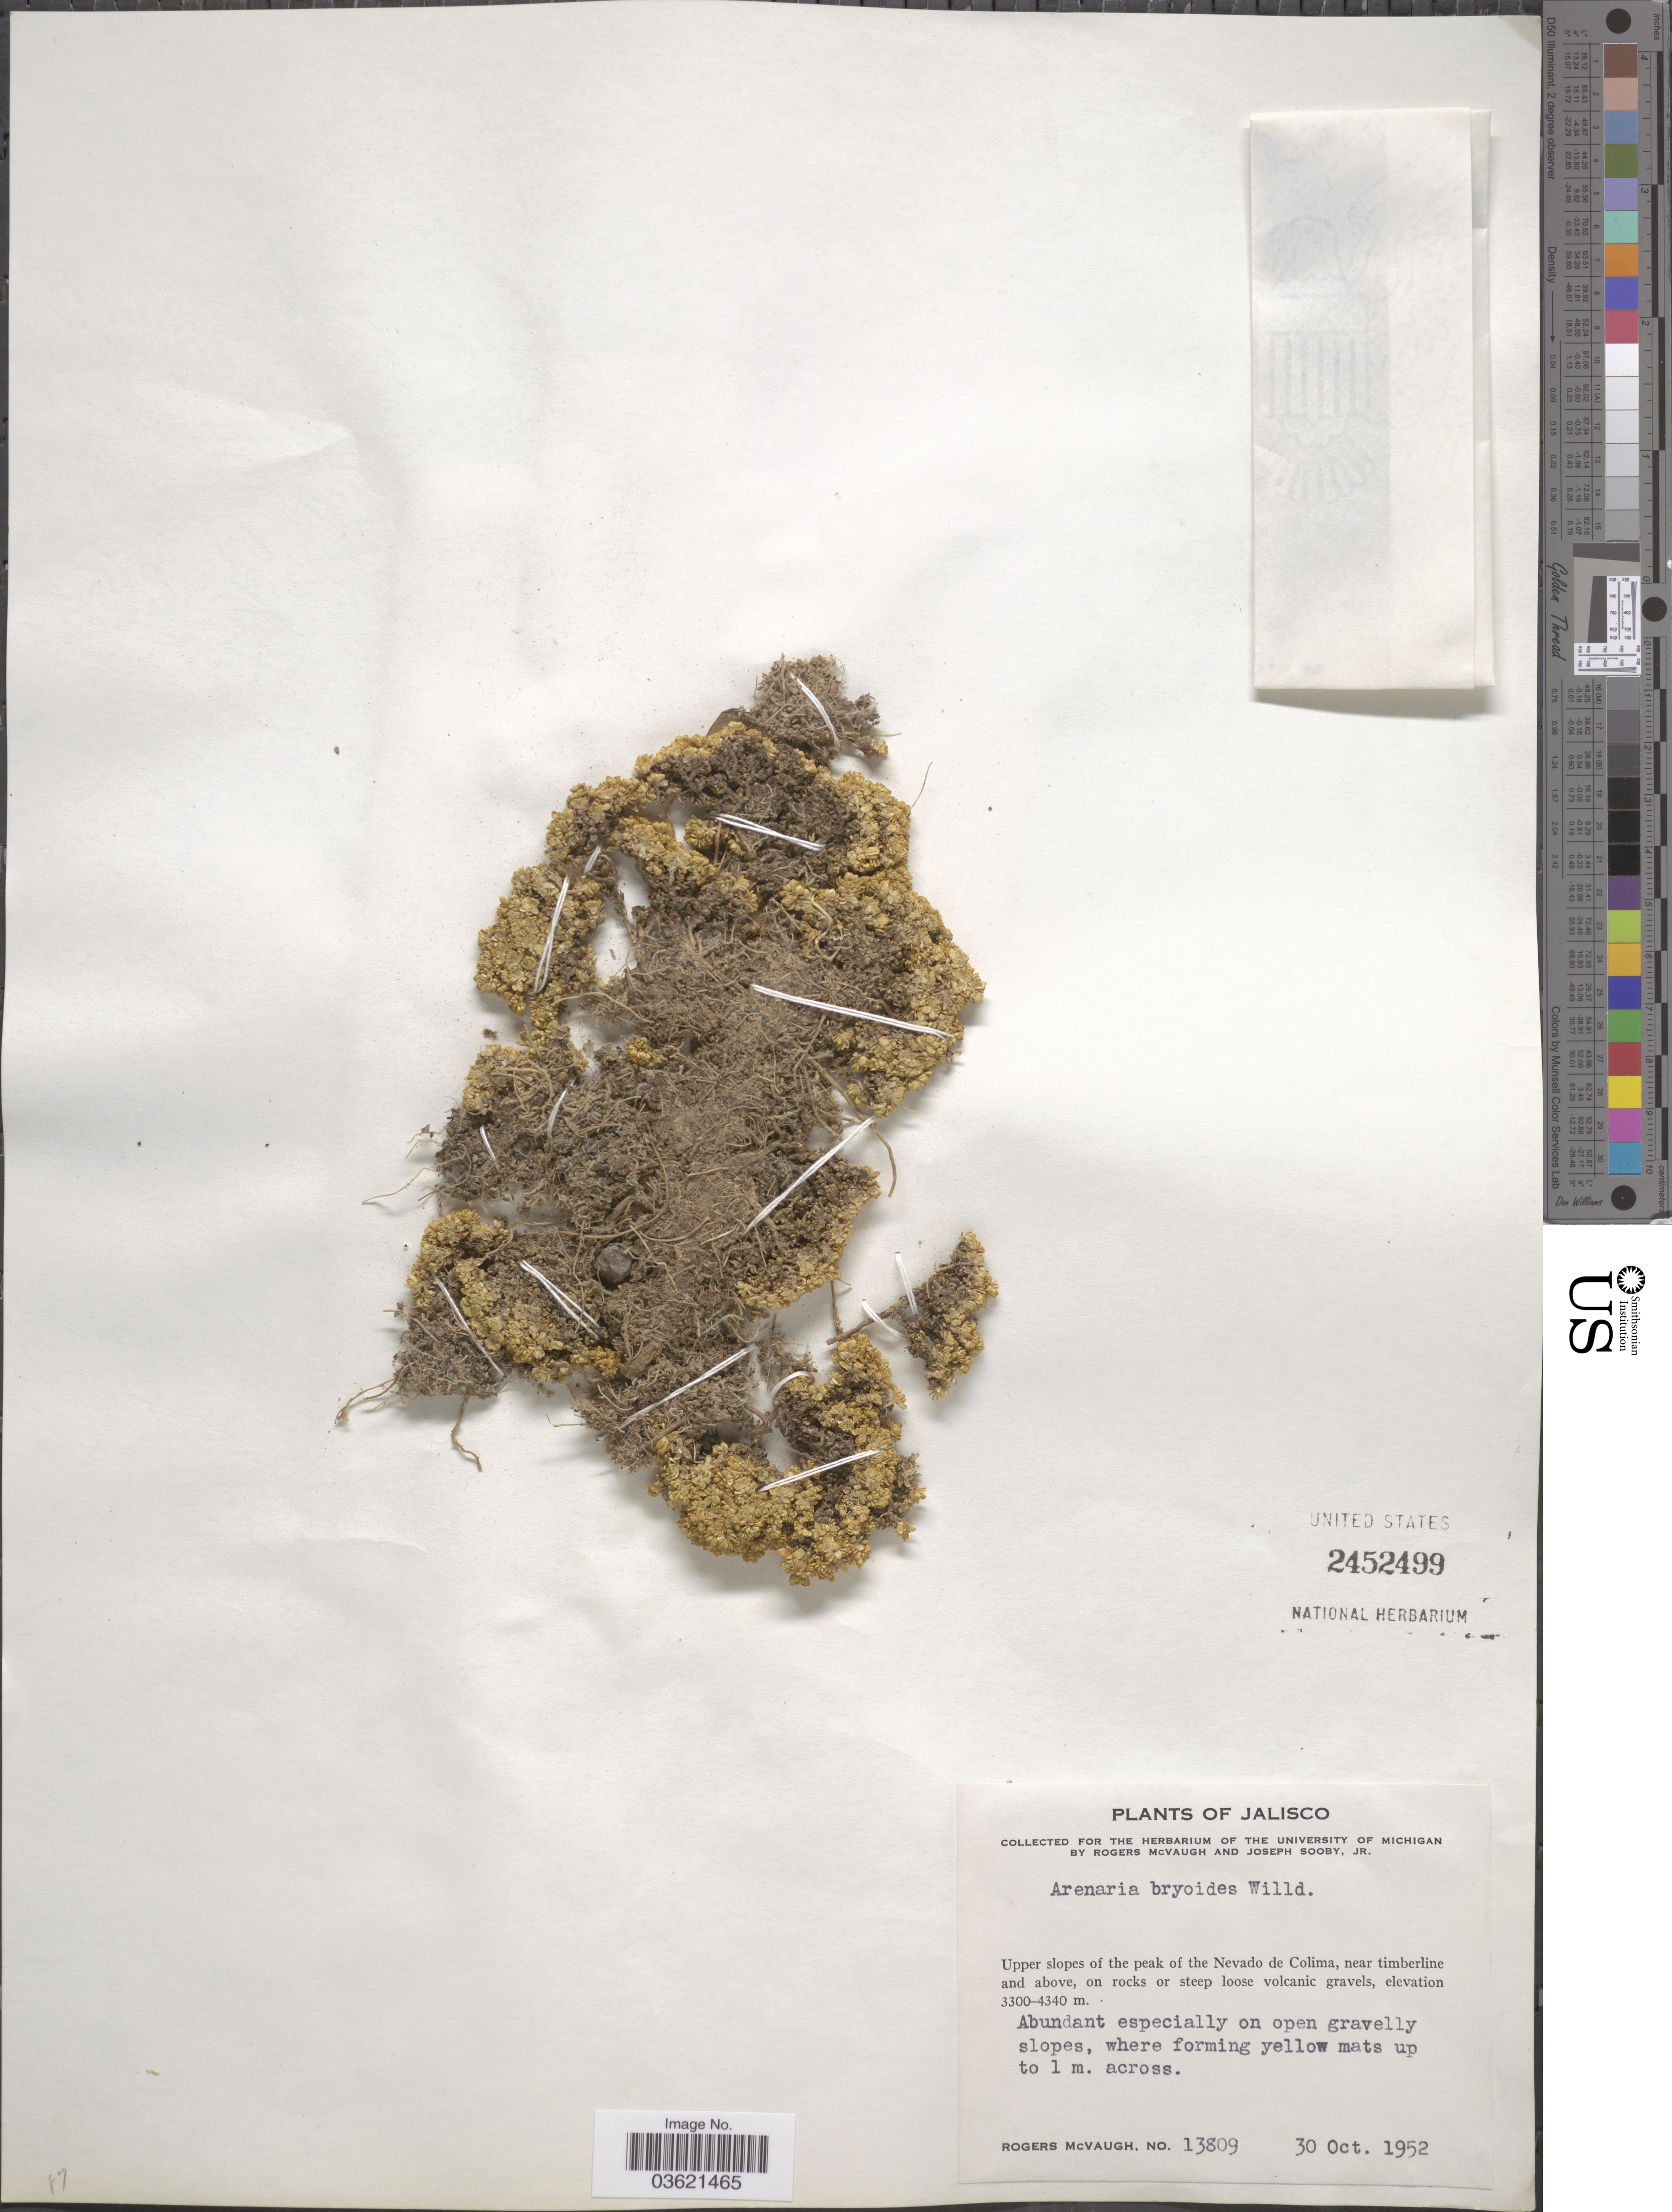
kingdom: Plantae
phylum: Tracheophyta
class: Magnoliopsida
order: Caryophyllales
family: Caryophyllaceae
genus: Arenaria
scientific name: Arenaria bryoides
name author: Willd. ex D.F.K. Schltdl.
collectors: R. McVaugh & J. Sooby Jr.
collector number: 13809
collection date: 1952-10-30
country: Mexico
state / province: Jalisco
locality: Upper slopes of the peak of the Nevado de Colima, near timberline and above.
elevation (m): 3300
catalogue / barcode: US 2452499